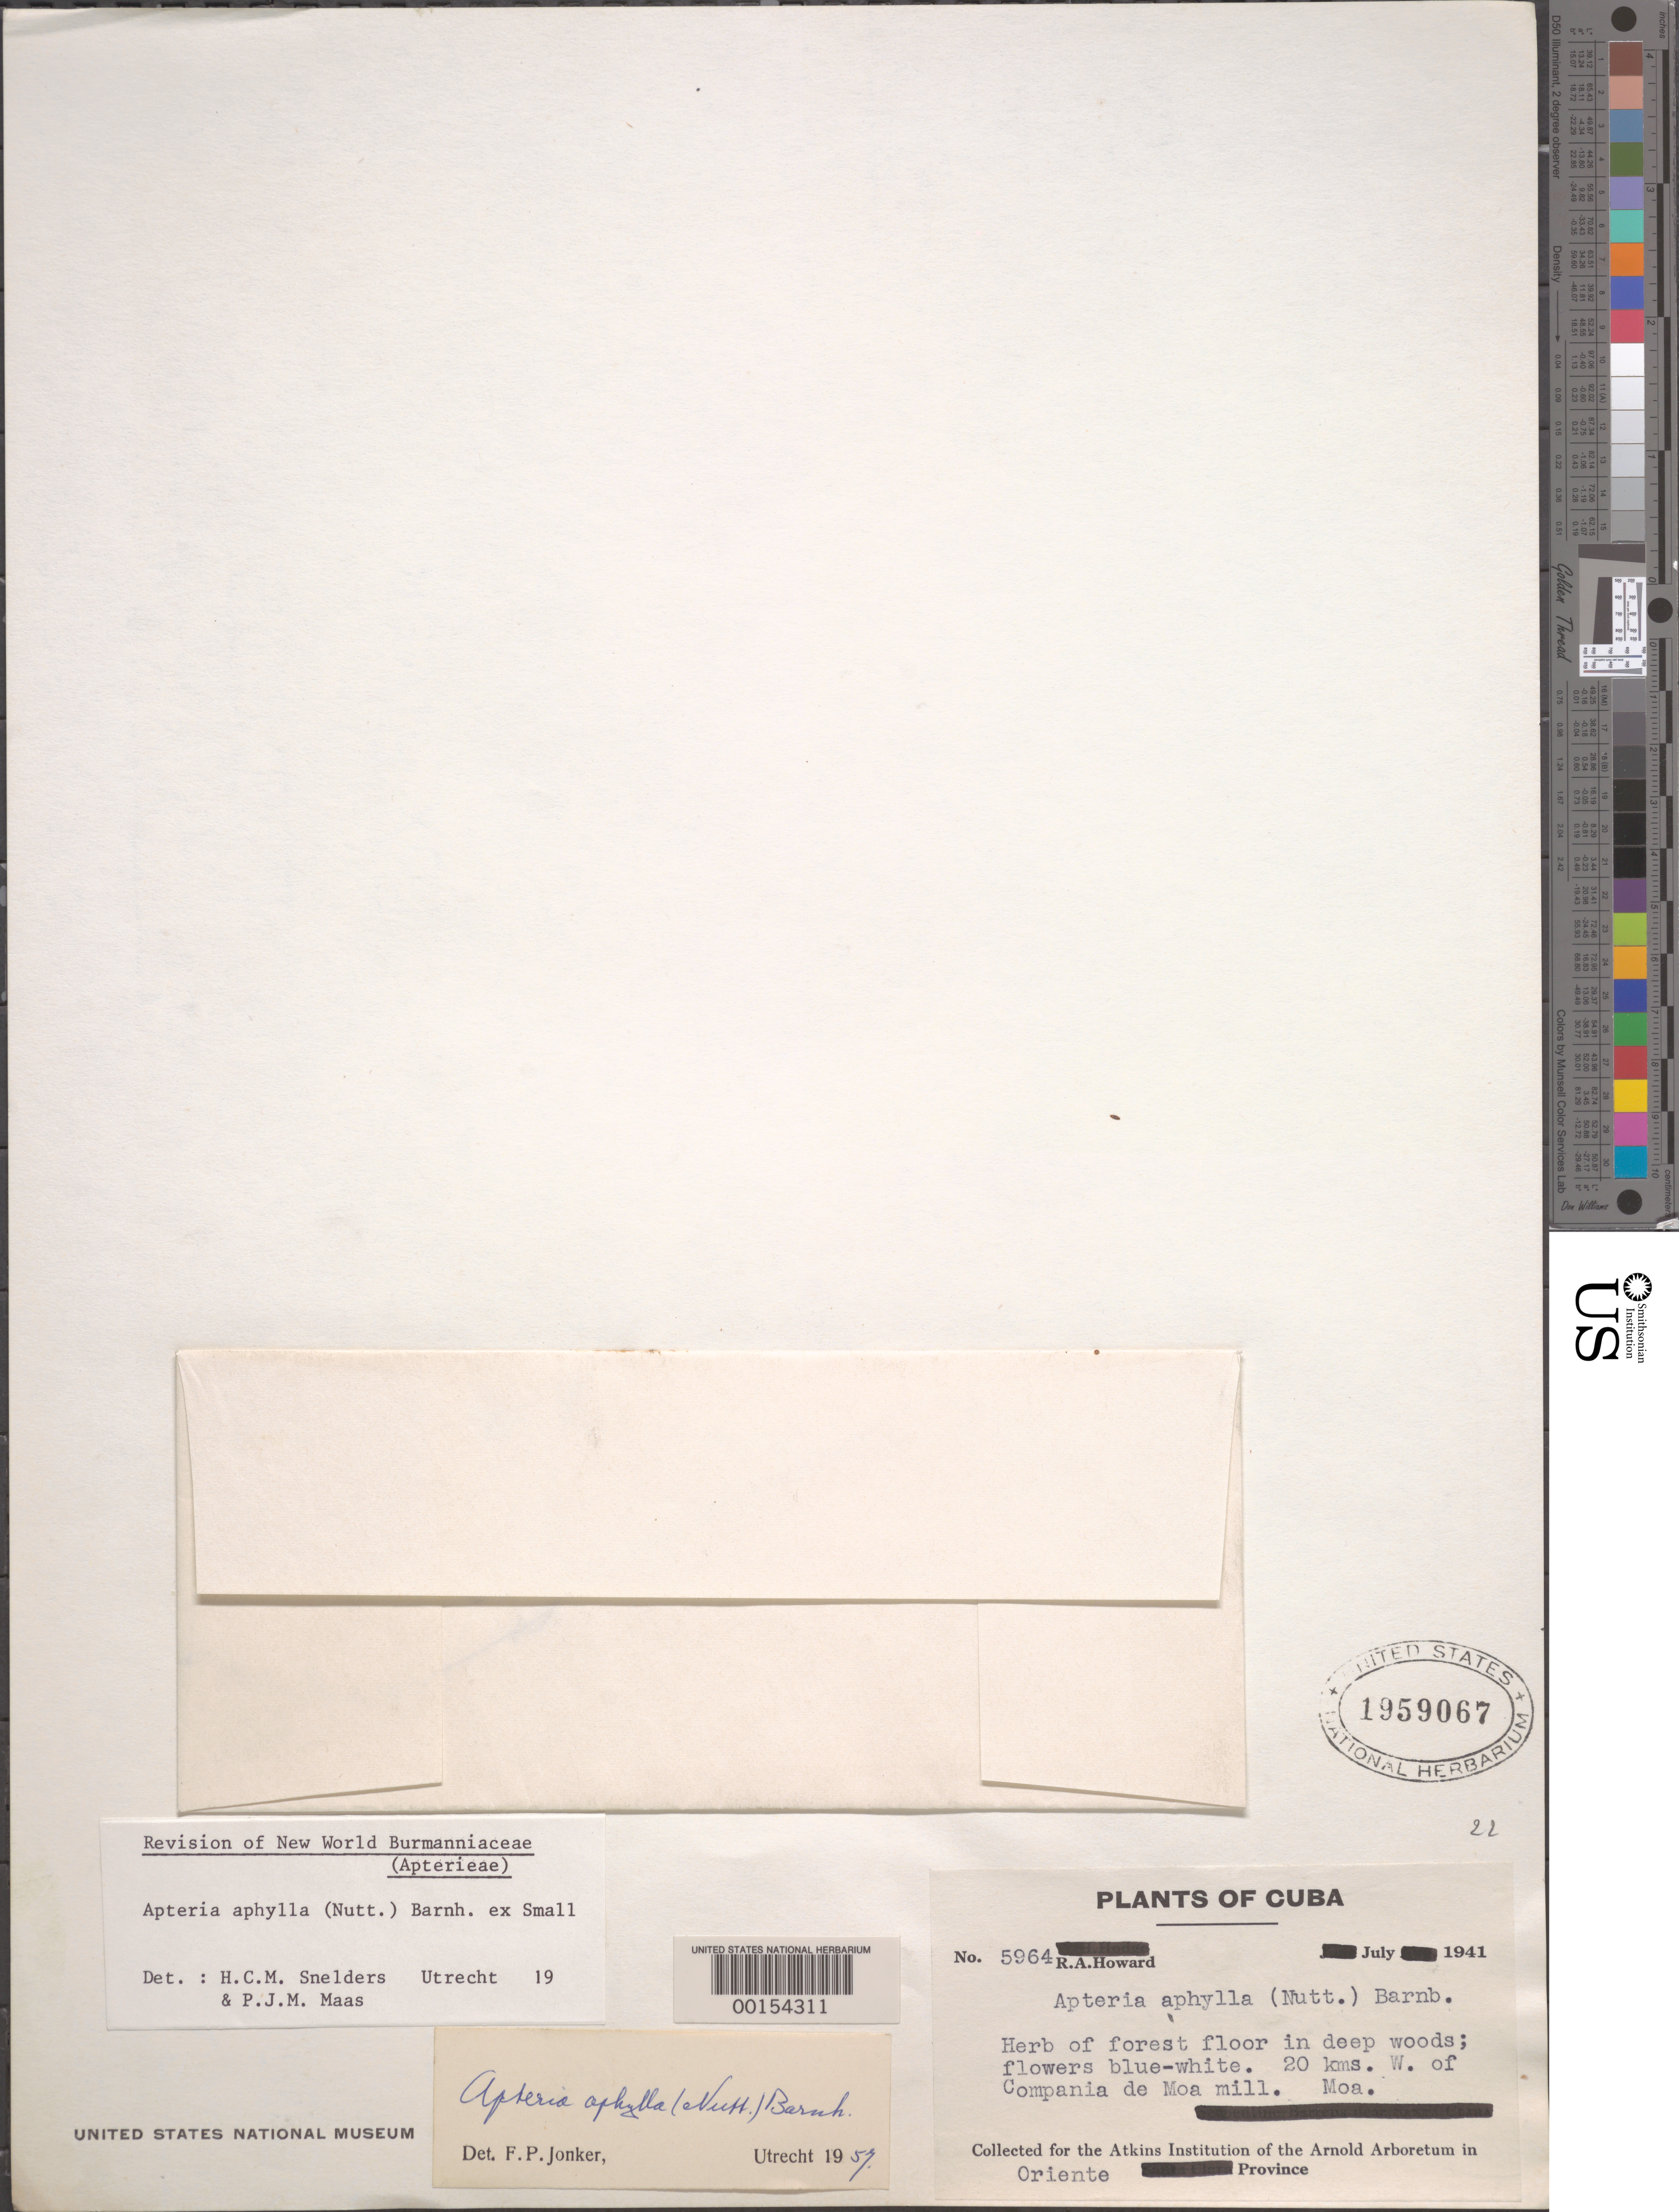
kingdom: Plantae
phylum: Tracheophyta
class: Liliopsida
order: Dioscoreales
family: Burmanniaceae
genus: Apteria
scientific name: Apteria aphylla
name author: (Nutt.) Barnhart ex Small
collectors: R. A. Howard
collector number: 5964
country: Cuba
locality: W of Compania de Moa Mill, Moa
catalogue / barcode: US 1959067